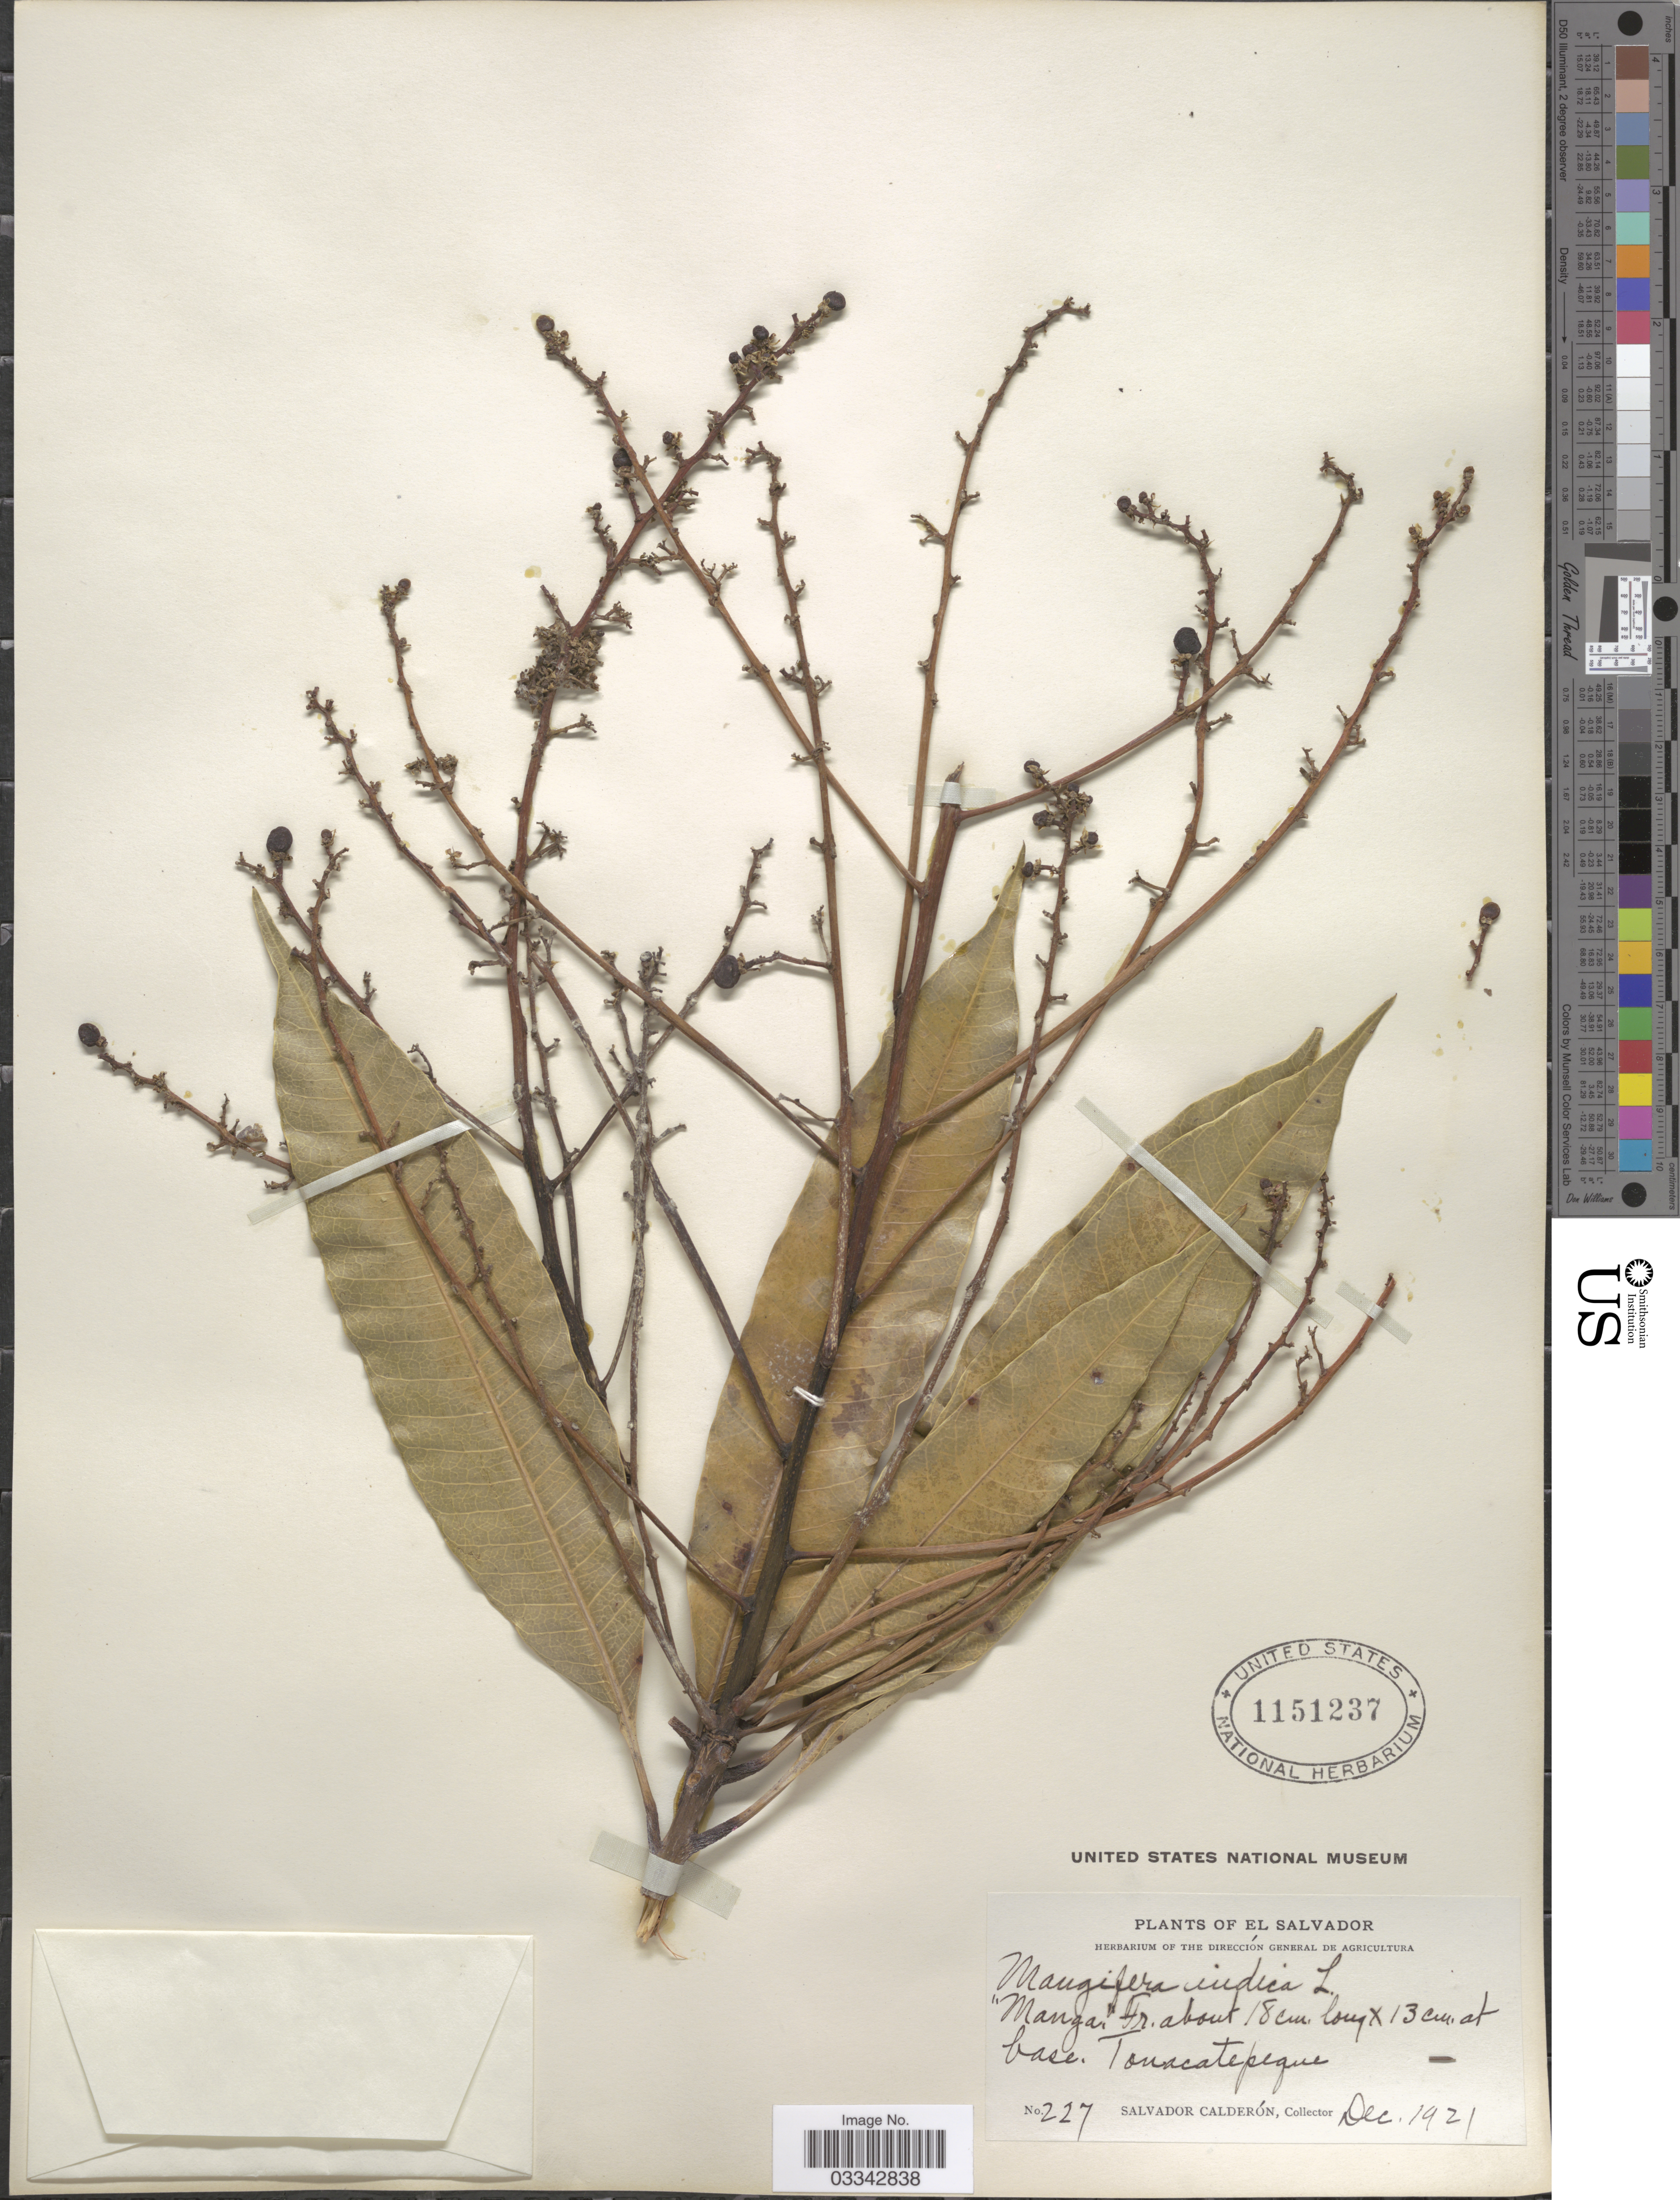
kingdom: Plantae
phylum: Tracheophyta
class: Magnoliopsida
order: Sapindales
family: Anacardiaceae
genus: Mangifera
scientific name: Mangifera indica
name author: L.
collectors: S. Calderón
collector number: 227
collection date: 1921-12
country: El Salvador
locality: Tonacatepeque.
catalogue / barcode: US 1151237